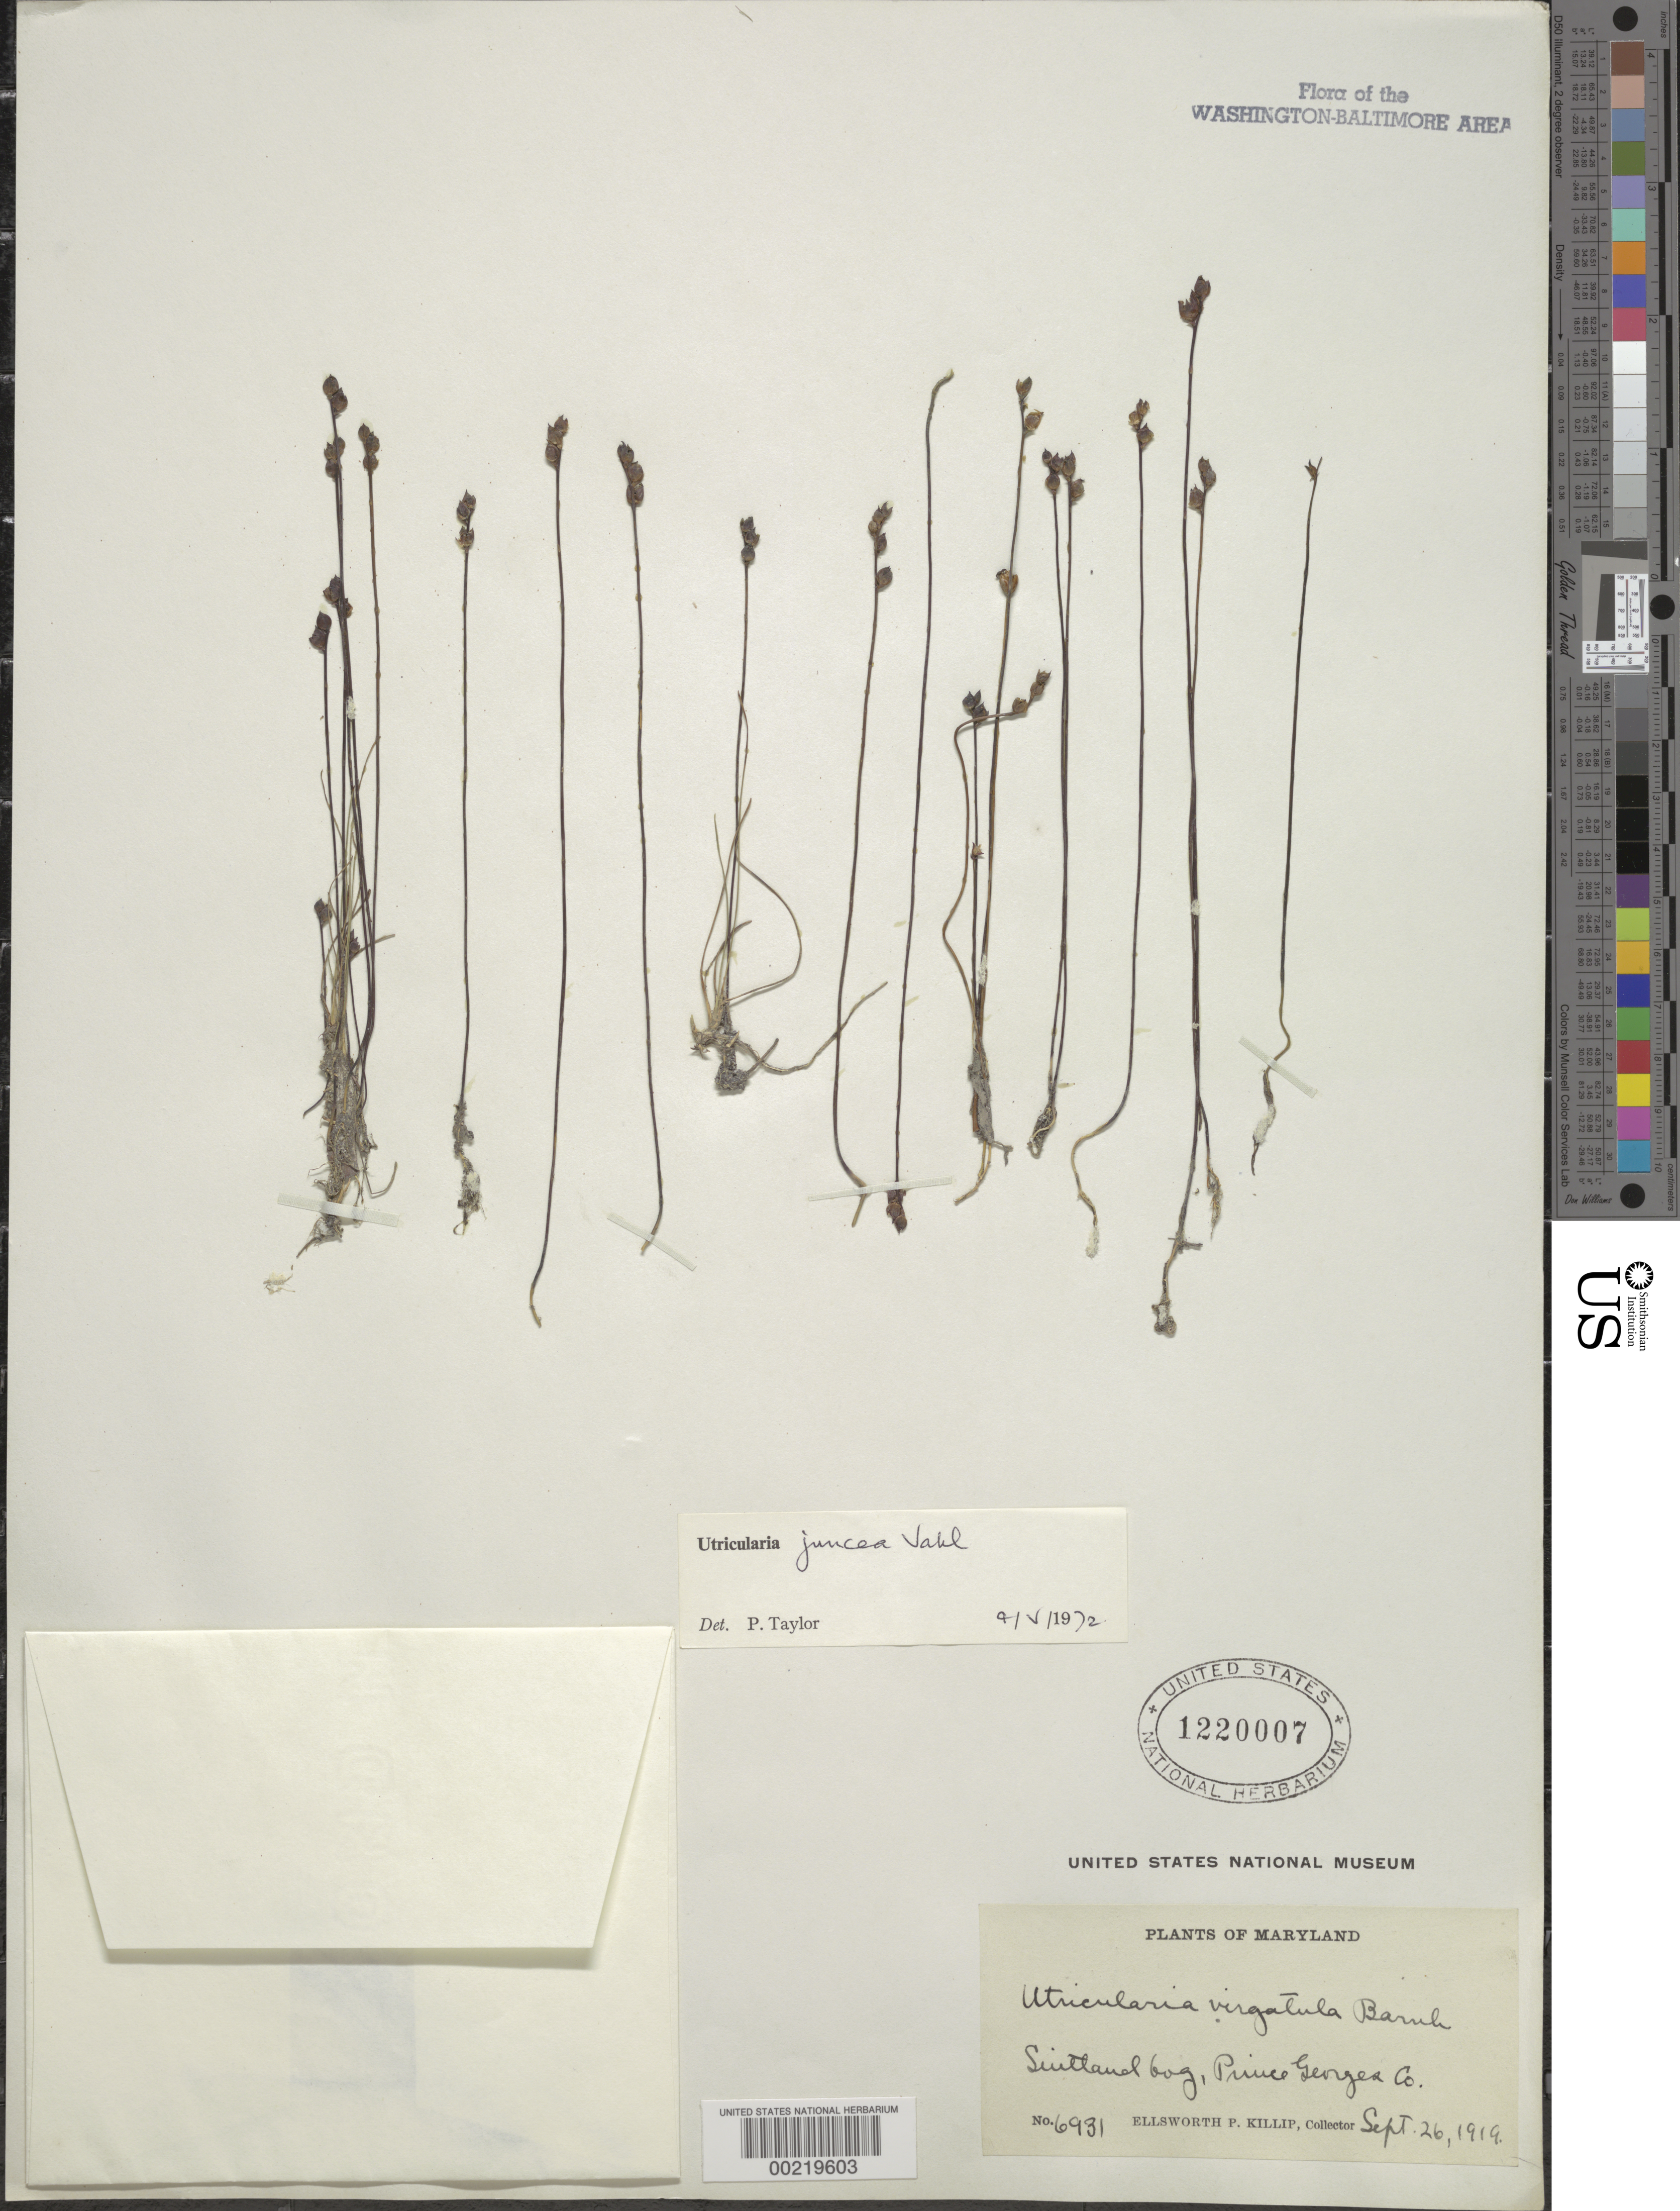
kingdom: Plantae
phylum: Tracheophyta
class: Magnoliopsida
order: Lamiales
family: Lentibulariaceae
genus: Utricularia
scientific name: Utricularia juncea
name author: Vahl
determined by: Taylor, P. G.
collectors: E. P. Killip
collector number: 6931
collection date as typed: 26 Sep 1919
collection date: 1919-09-26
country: United States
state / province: Maryland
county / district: Prince George's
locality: Suitland Bog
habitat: Bog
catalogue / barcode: US 1220007